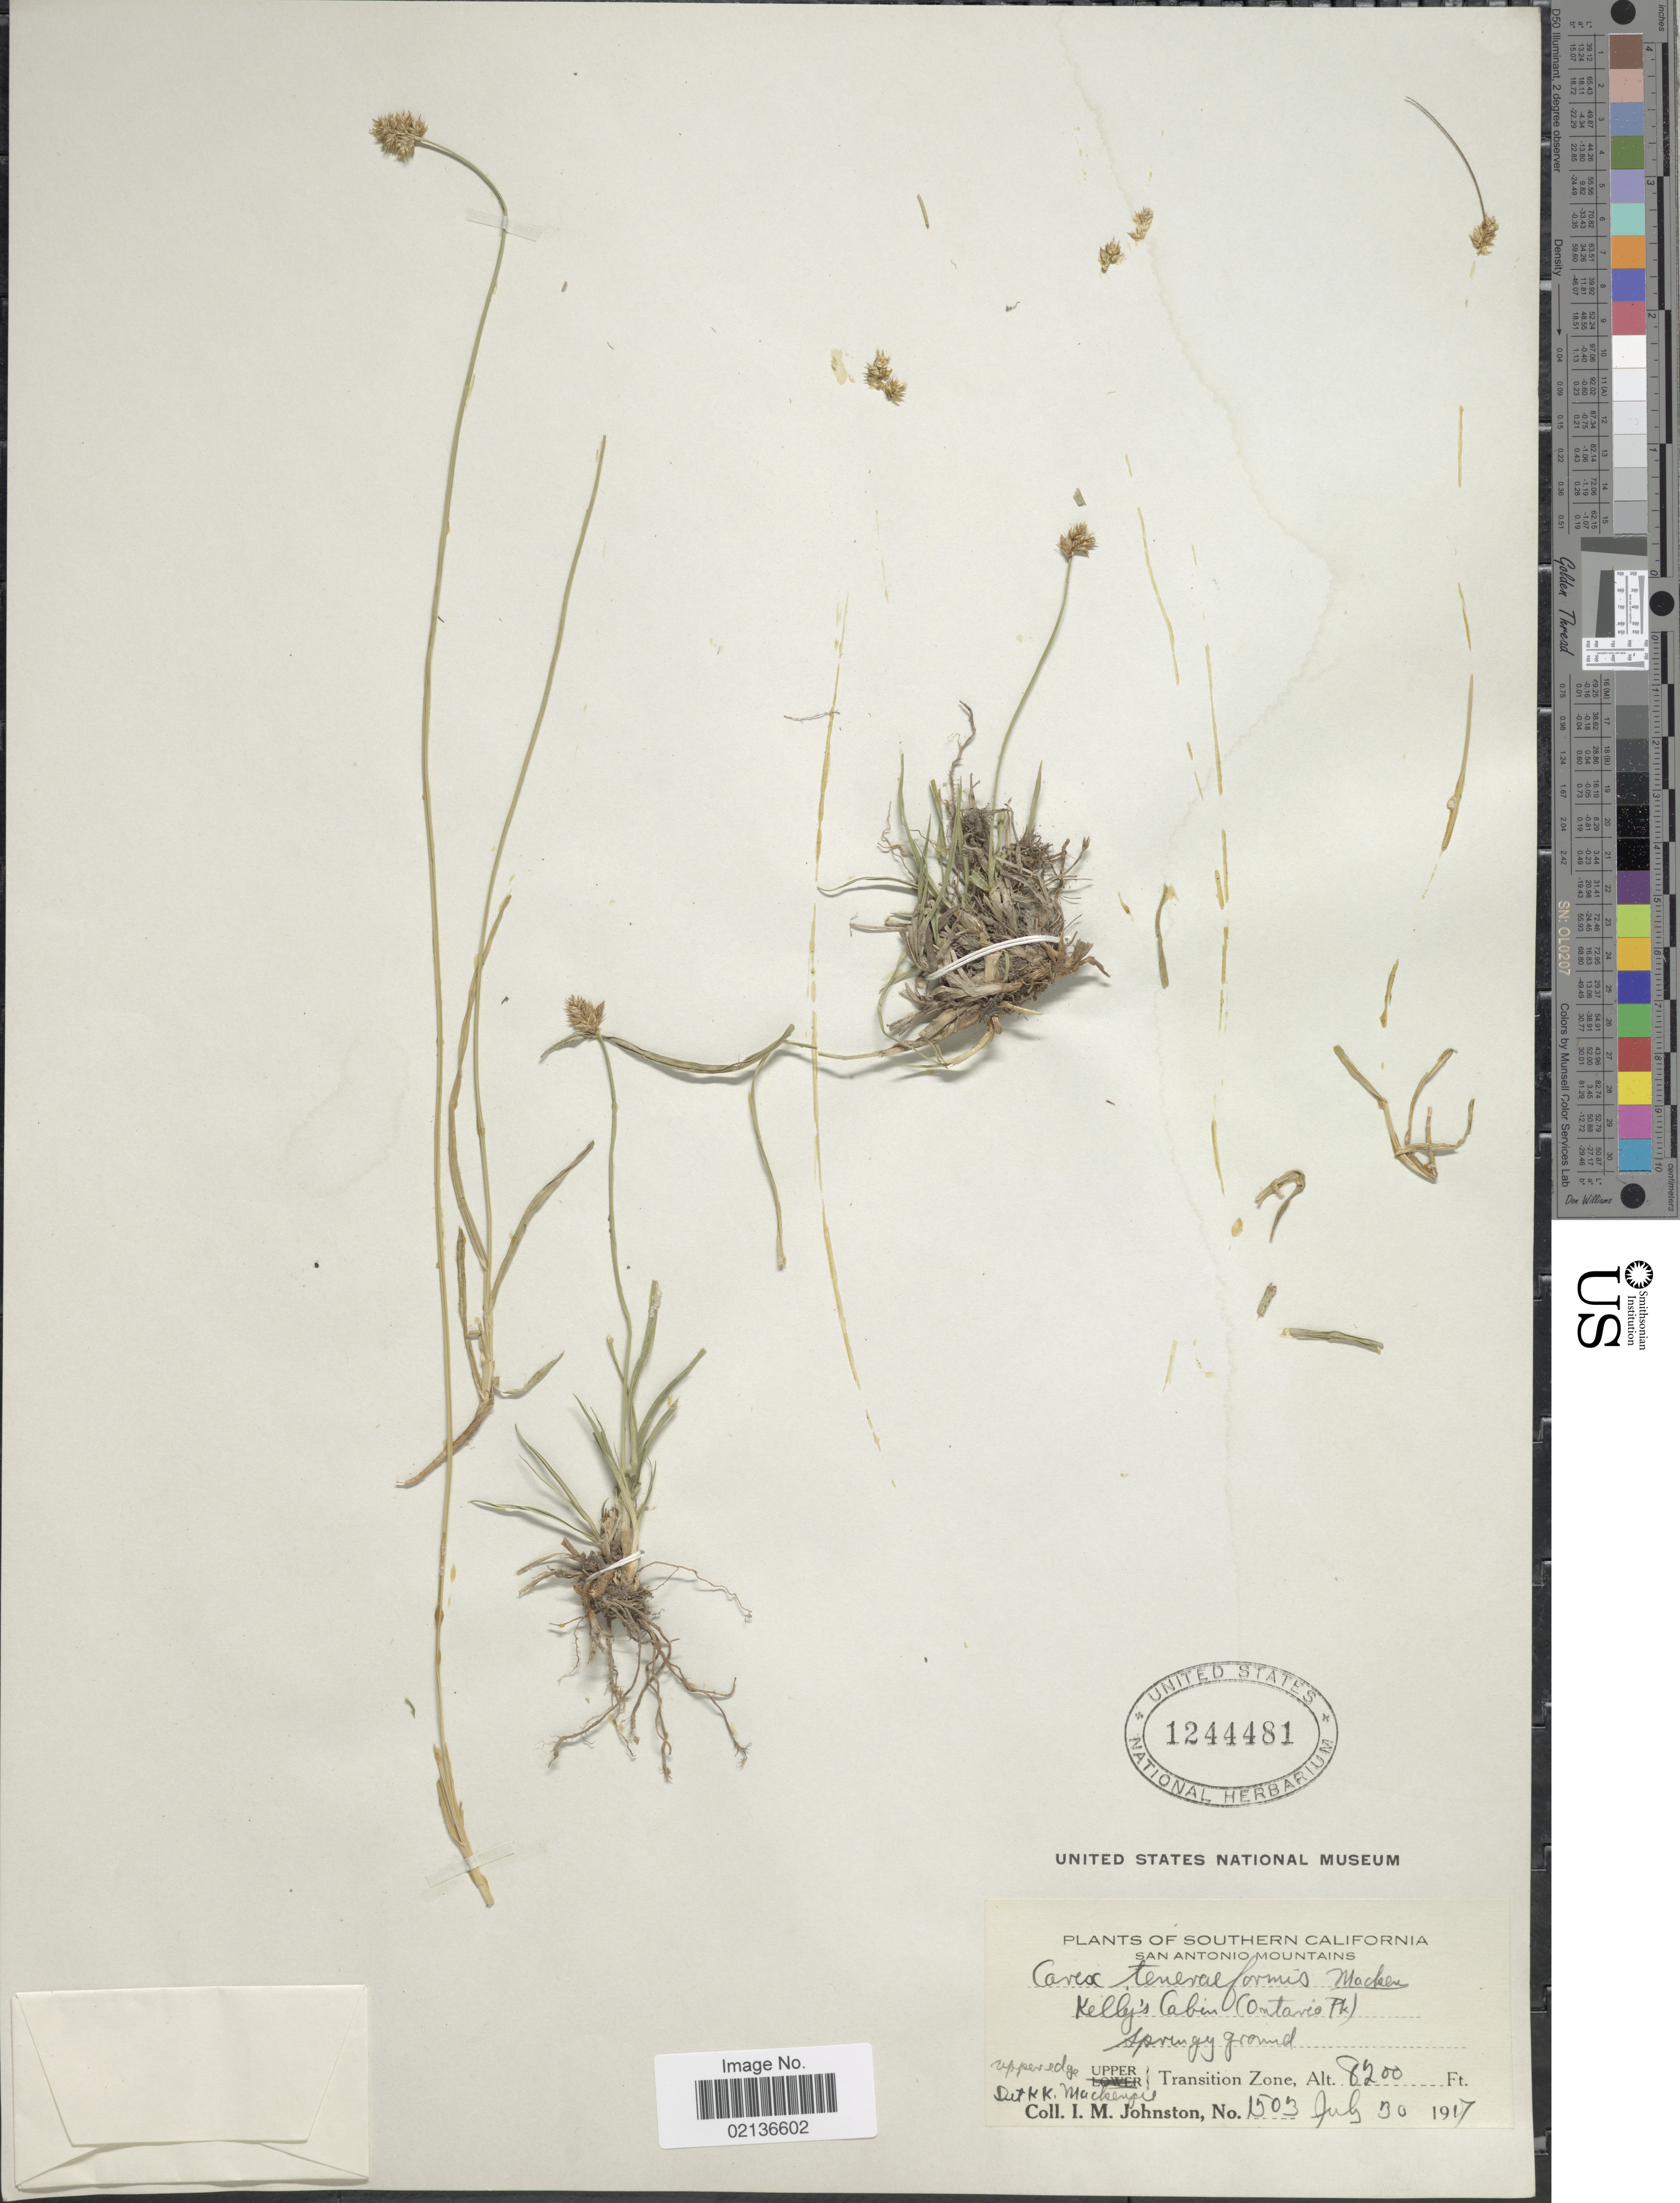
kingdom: Plantae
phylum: Tracheophyta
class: Liliopsida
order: Poales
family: Cyperaceae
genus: Carex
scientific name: Carex subfusca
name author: W. Boott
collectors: I.M. Johnston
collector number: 1503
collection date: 1917-07-30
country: United States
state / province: California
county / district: Los Angeles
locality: Southern California, San Antonio Mountains, Kelley's Cabin (Ontario Pk) upper edge, Transition Zone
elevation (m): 2499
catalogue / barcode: US 1244481